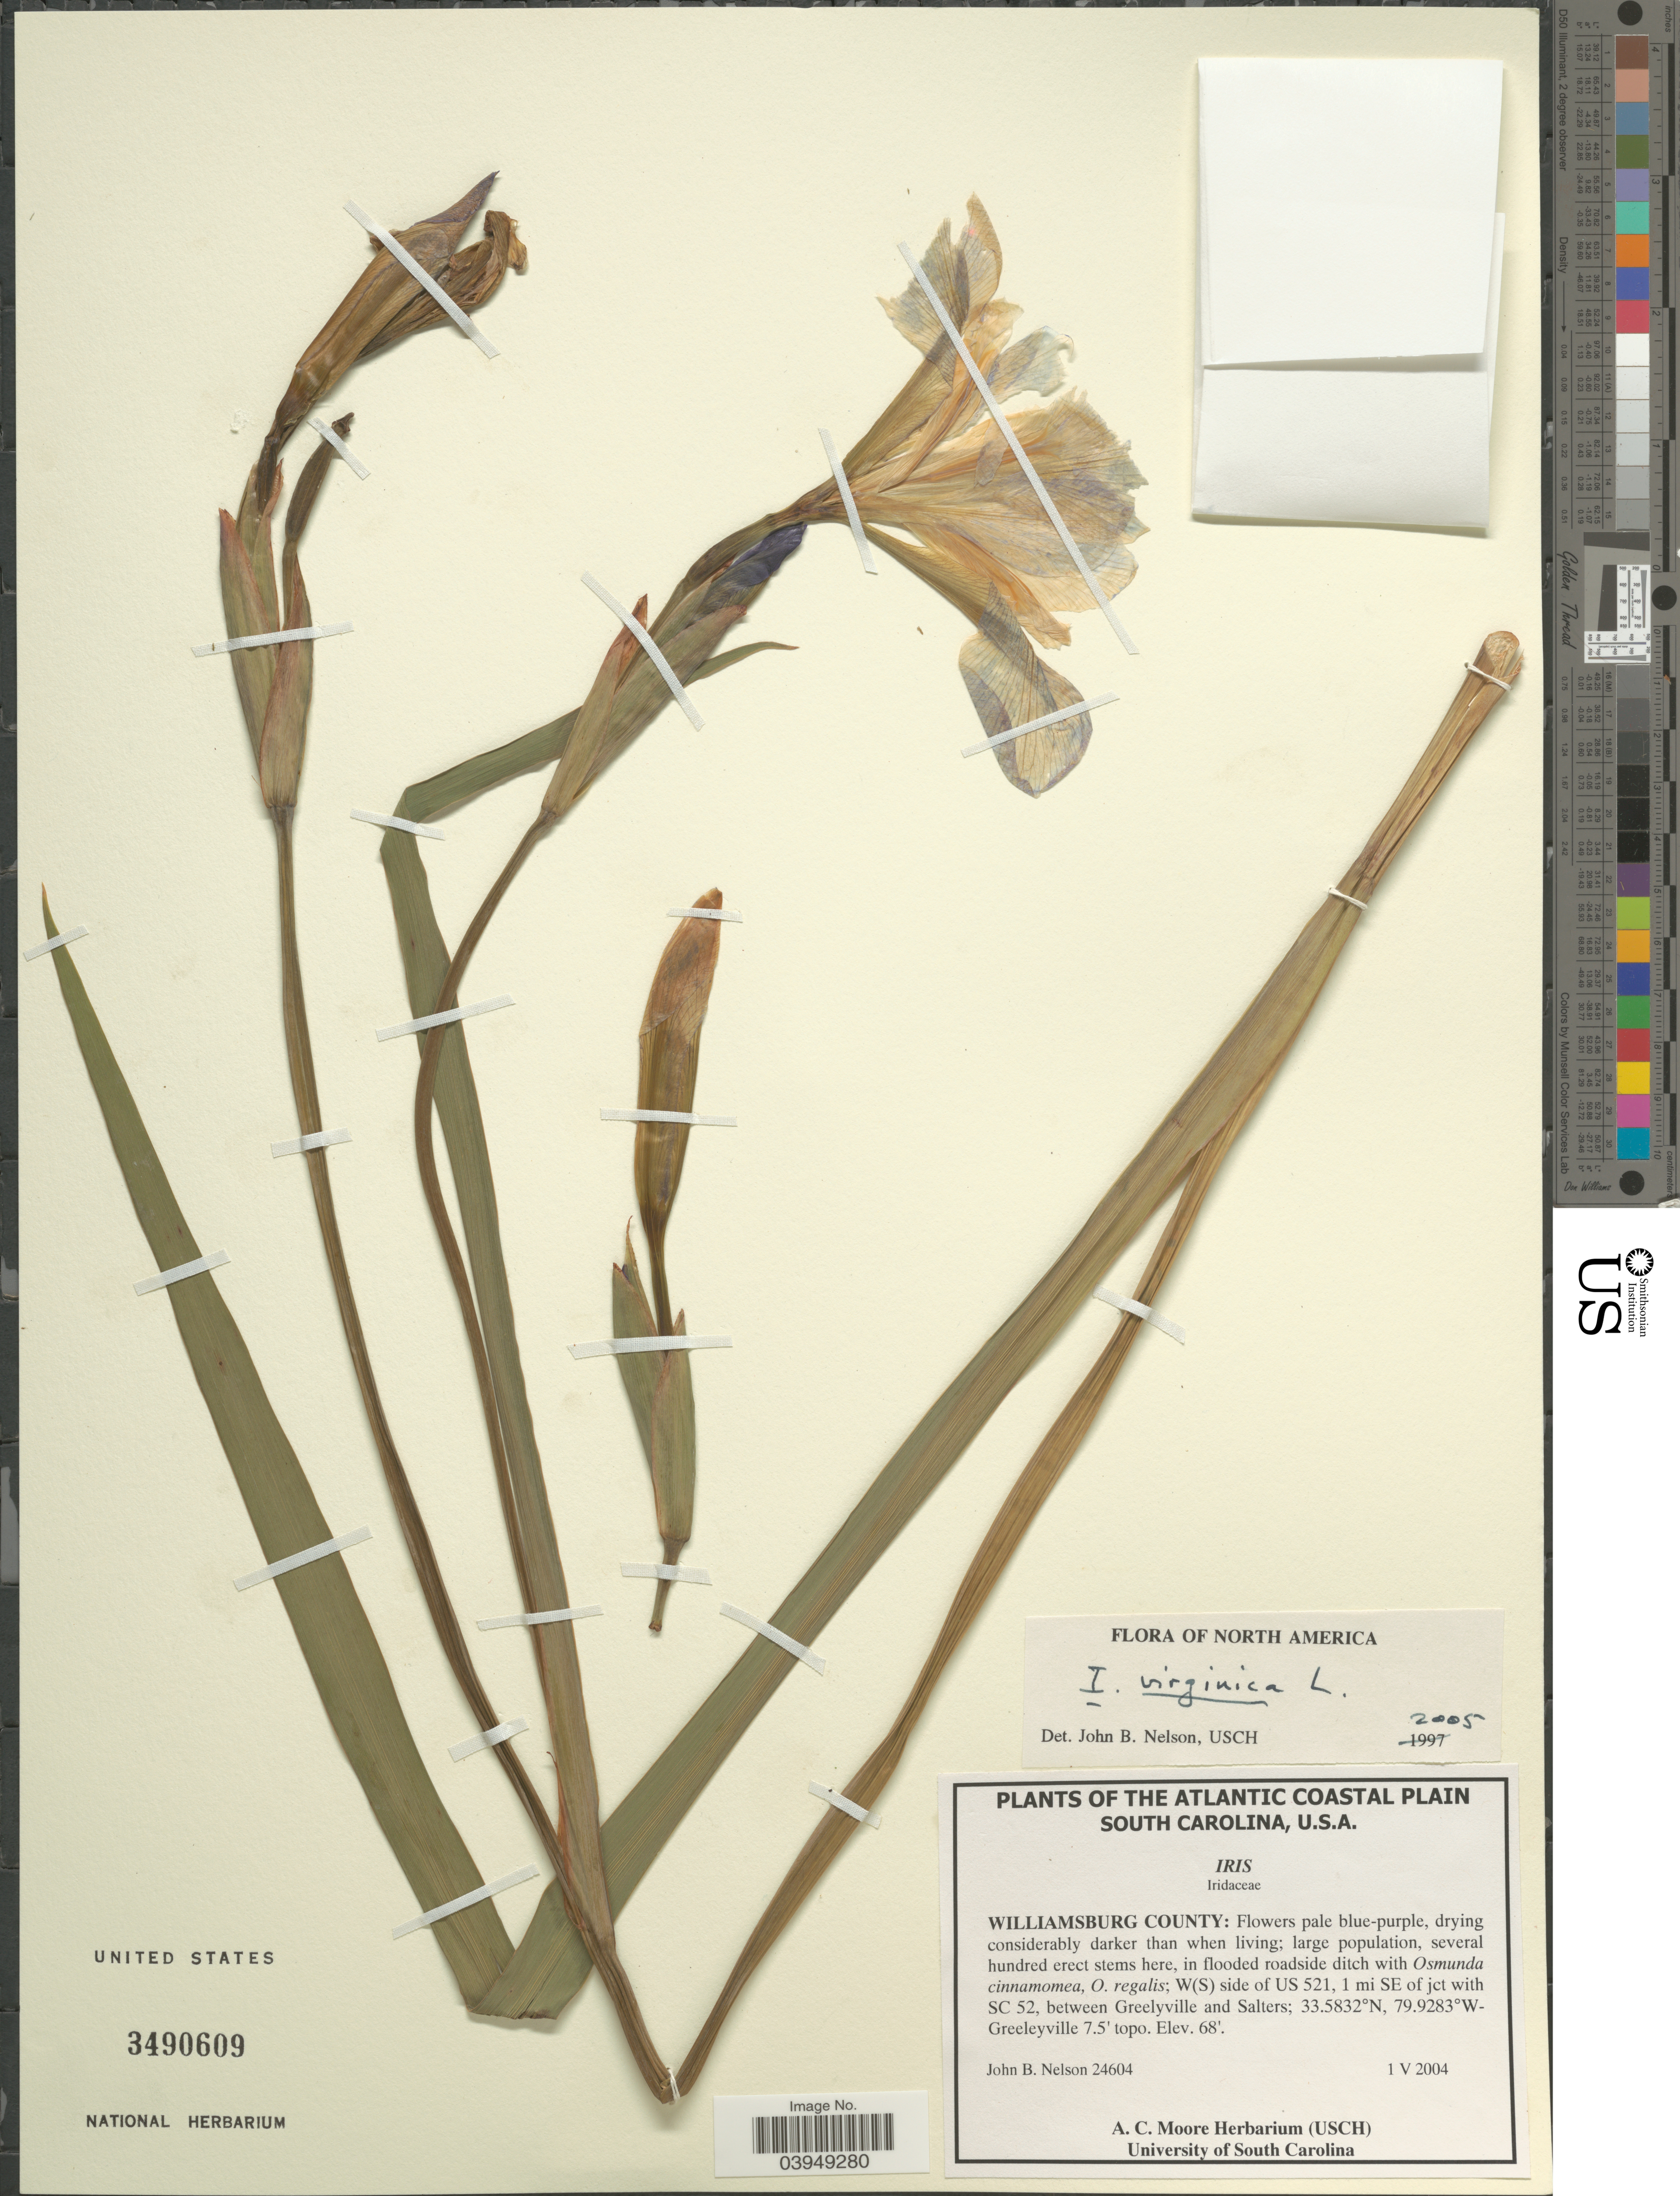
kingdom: Plantae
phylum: Tracheophyta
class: Liliopsida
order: Asparagales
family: Iridaceae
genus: Iris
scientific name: Iris virginica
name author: L.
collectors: J. B. Nelson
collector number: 24604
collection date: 2004-05-01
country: United States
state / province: South Carolina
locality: The Atlantic Coastal Plain. Williamsburg County: W(S) side of US 521, 1 mi SE of jct with SC 52, between Greelyville and Salters. Greeleyville 7.5' topo.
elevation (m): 21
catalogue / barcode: US 3490609